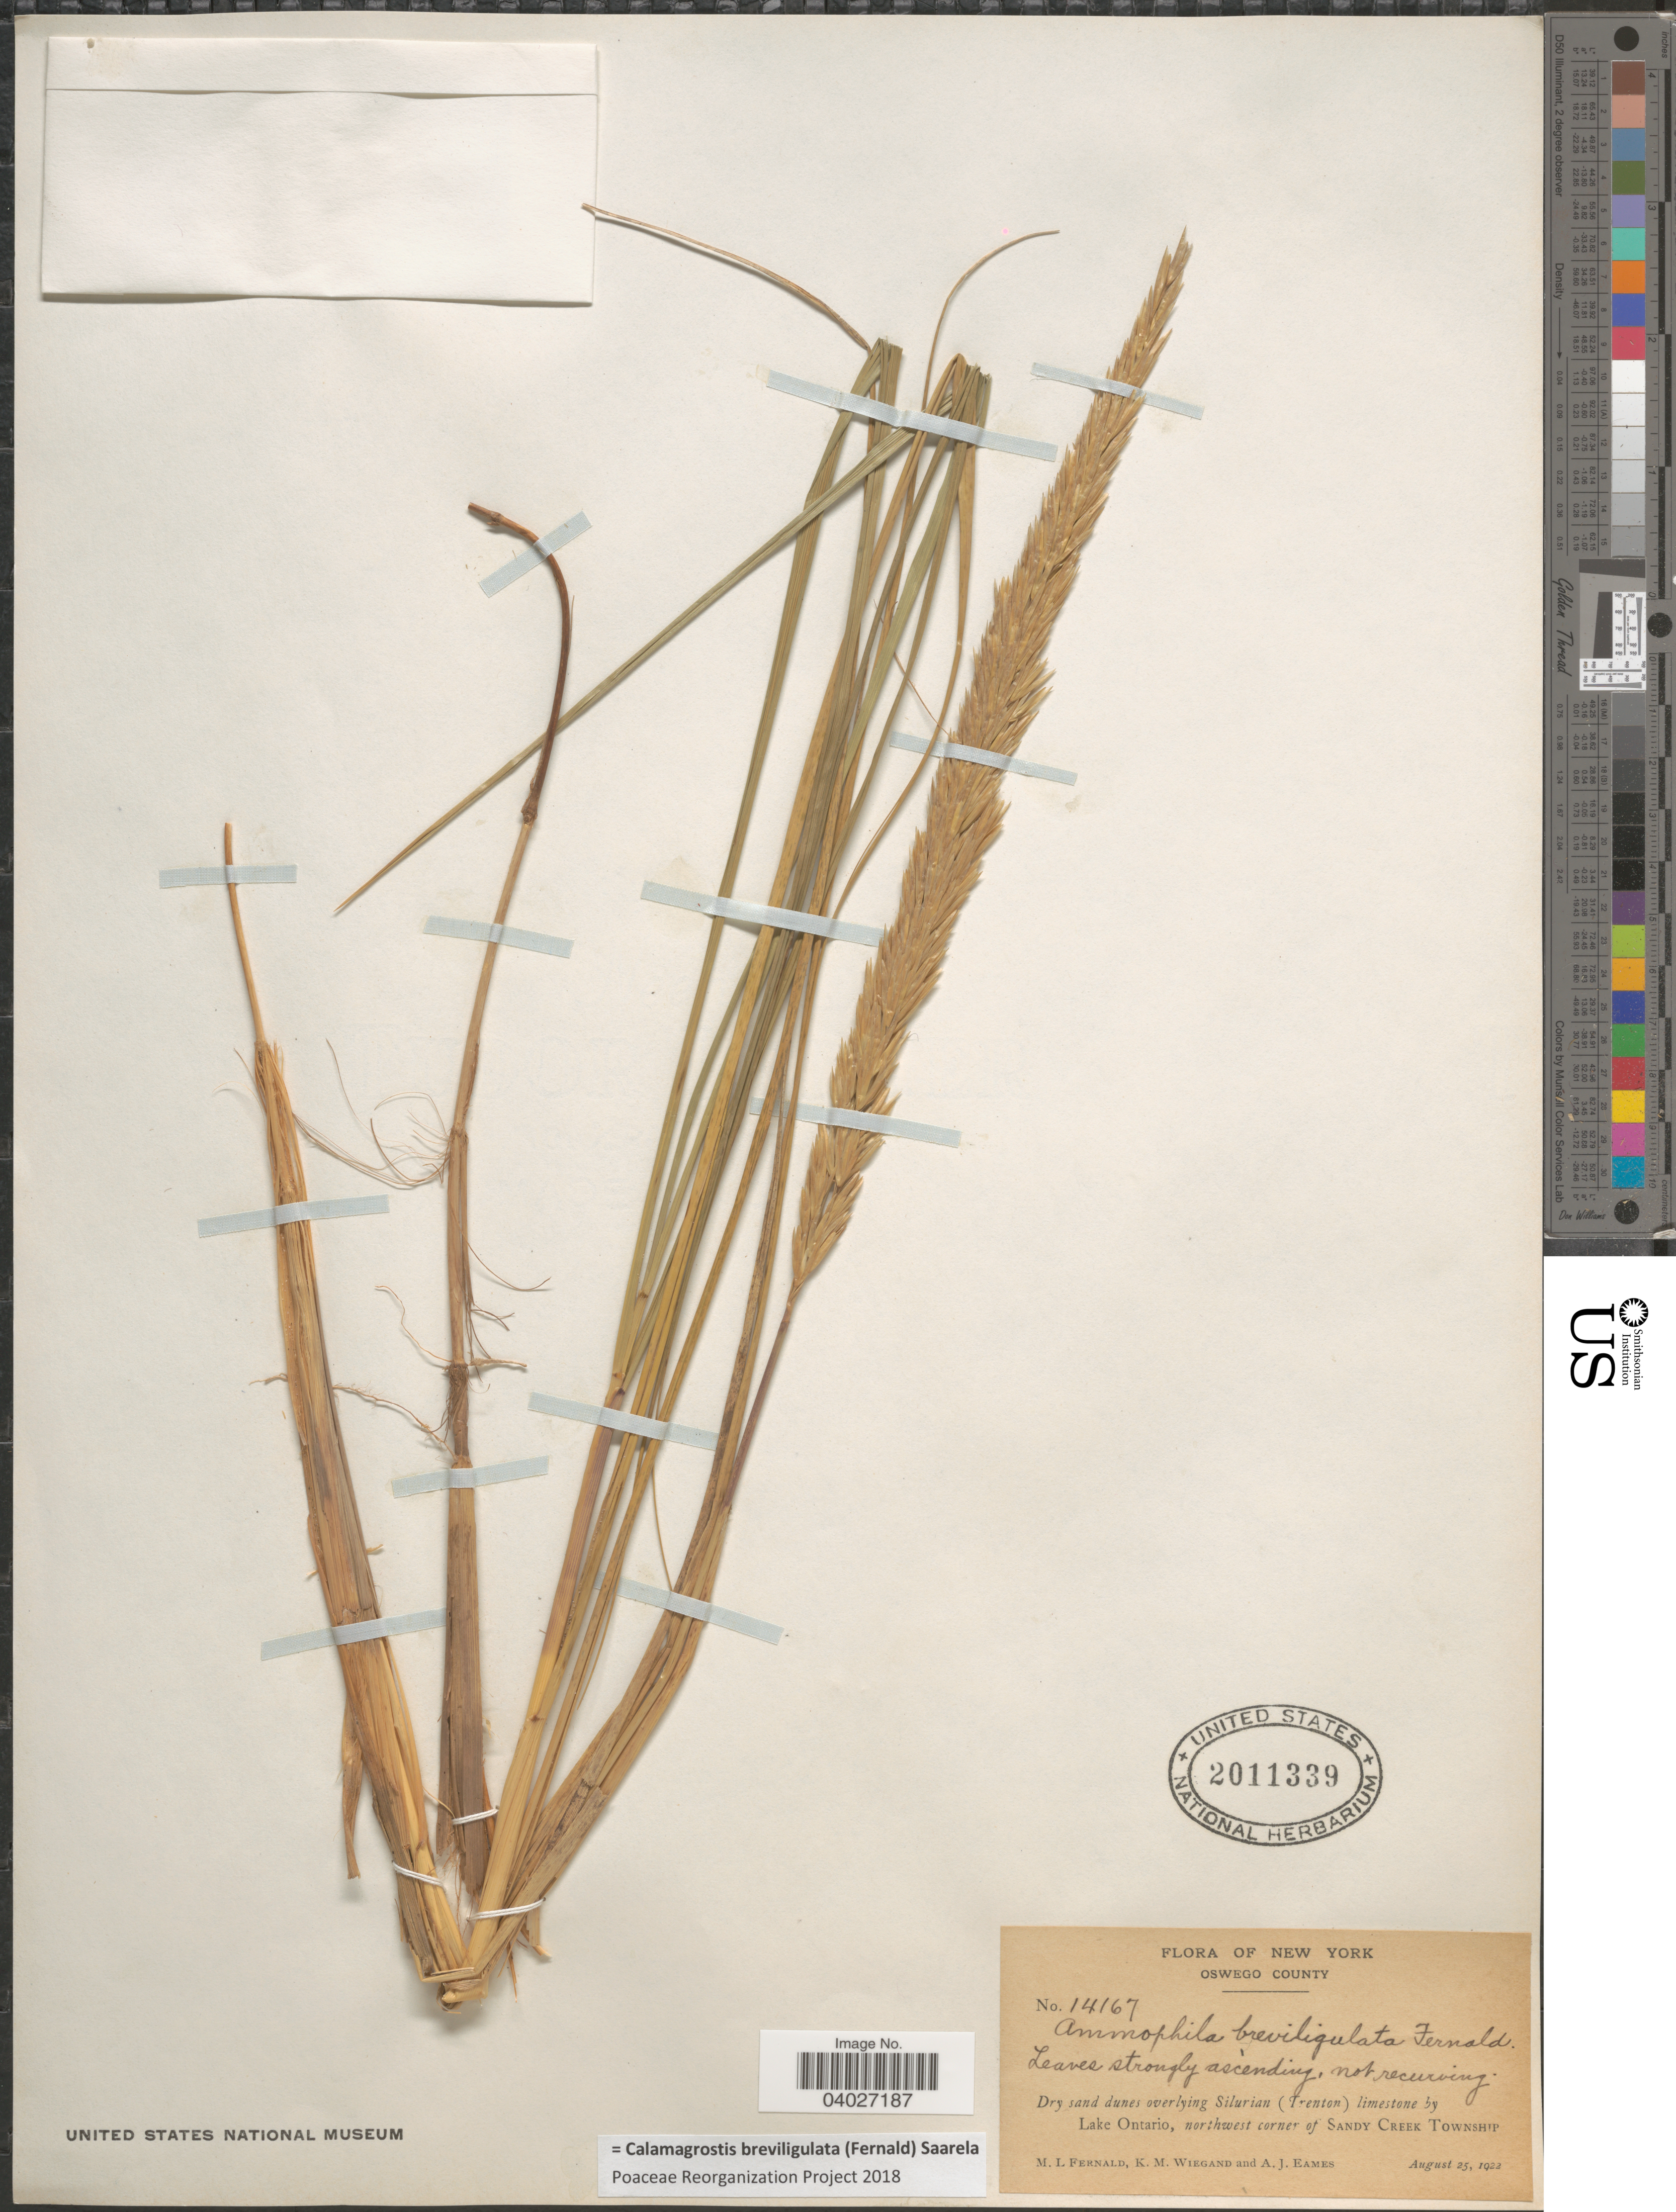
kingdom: Plantae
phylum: Tracheophyta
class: Liliopsida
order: Poales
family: Poaceae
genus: Calamagrostis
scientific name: Calamagrostis breviligulata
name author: (Fernald) Saarela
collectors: M. L. Fernald, K. M. Wiegand & A. J. Eames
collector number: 14167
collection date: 1922-08-25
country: United States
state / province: New York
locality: Oswego County. Dy sand dunes overlying Silurian (Trenton) limestone by Lake Ontario, northwest corner of Sandy Creek Township.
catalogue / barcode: US 2011339